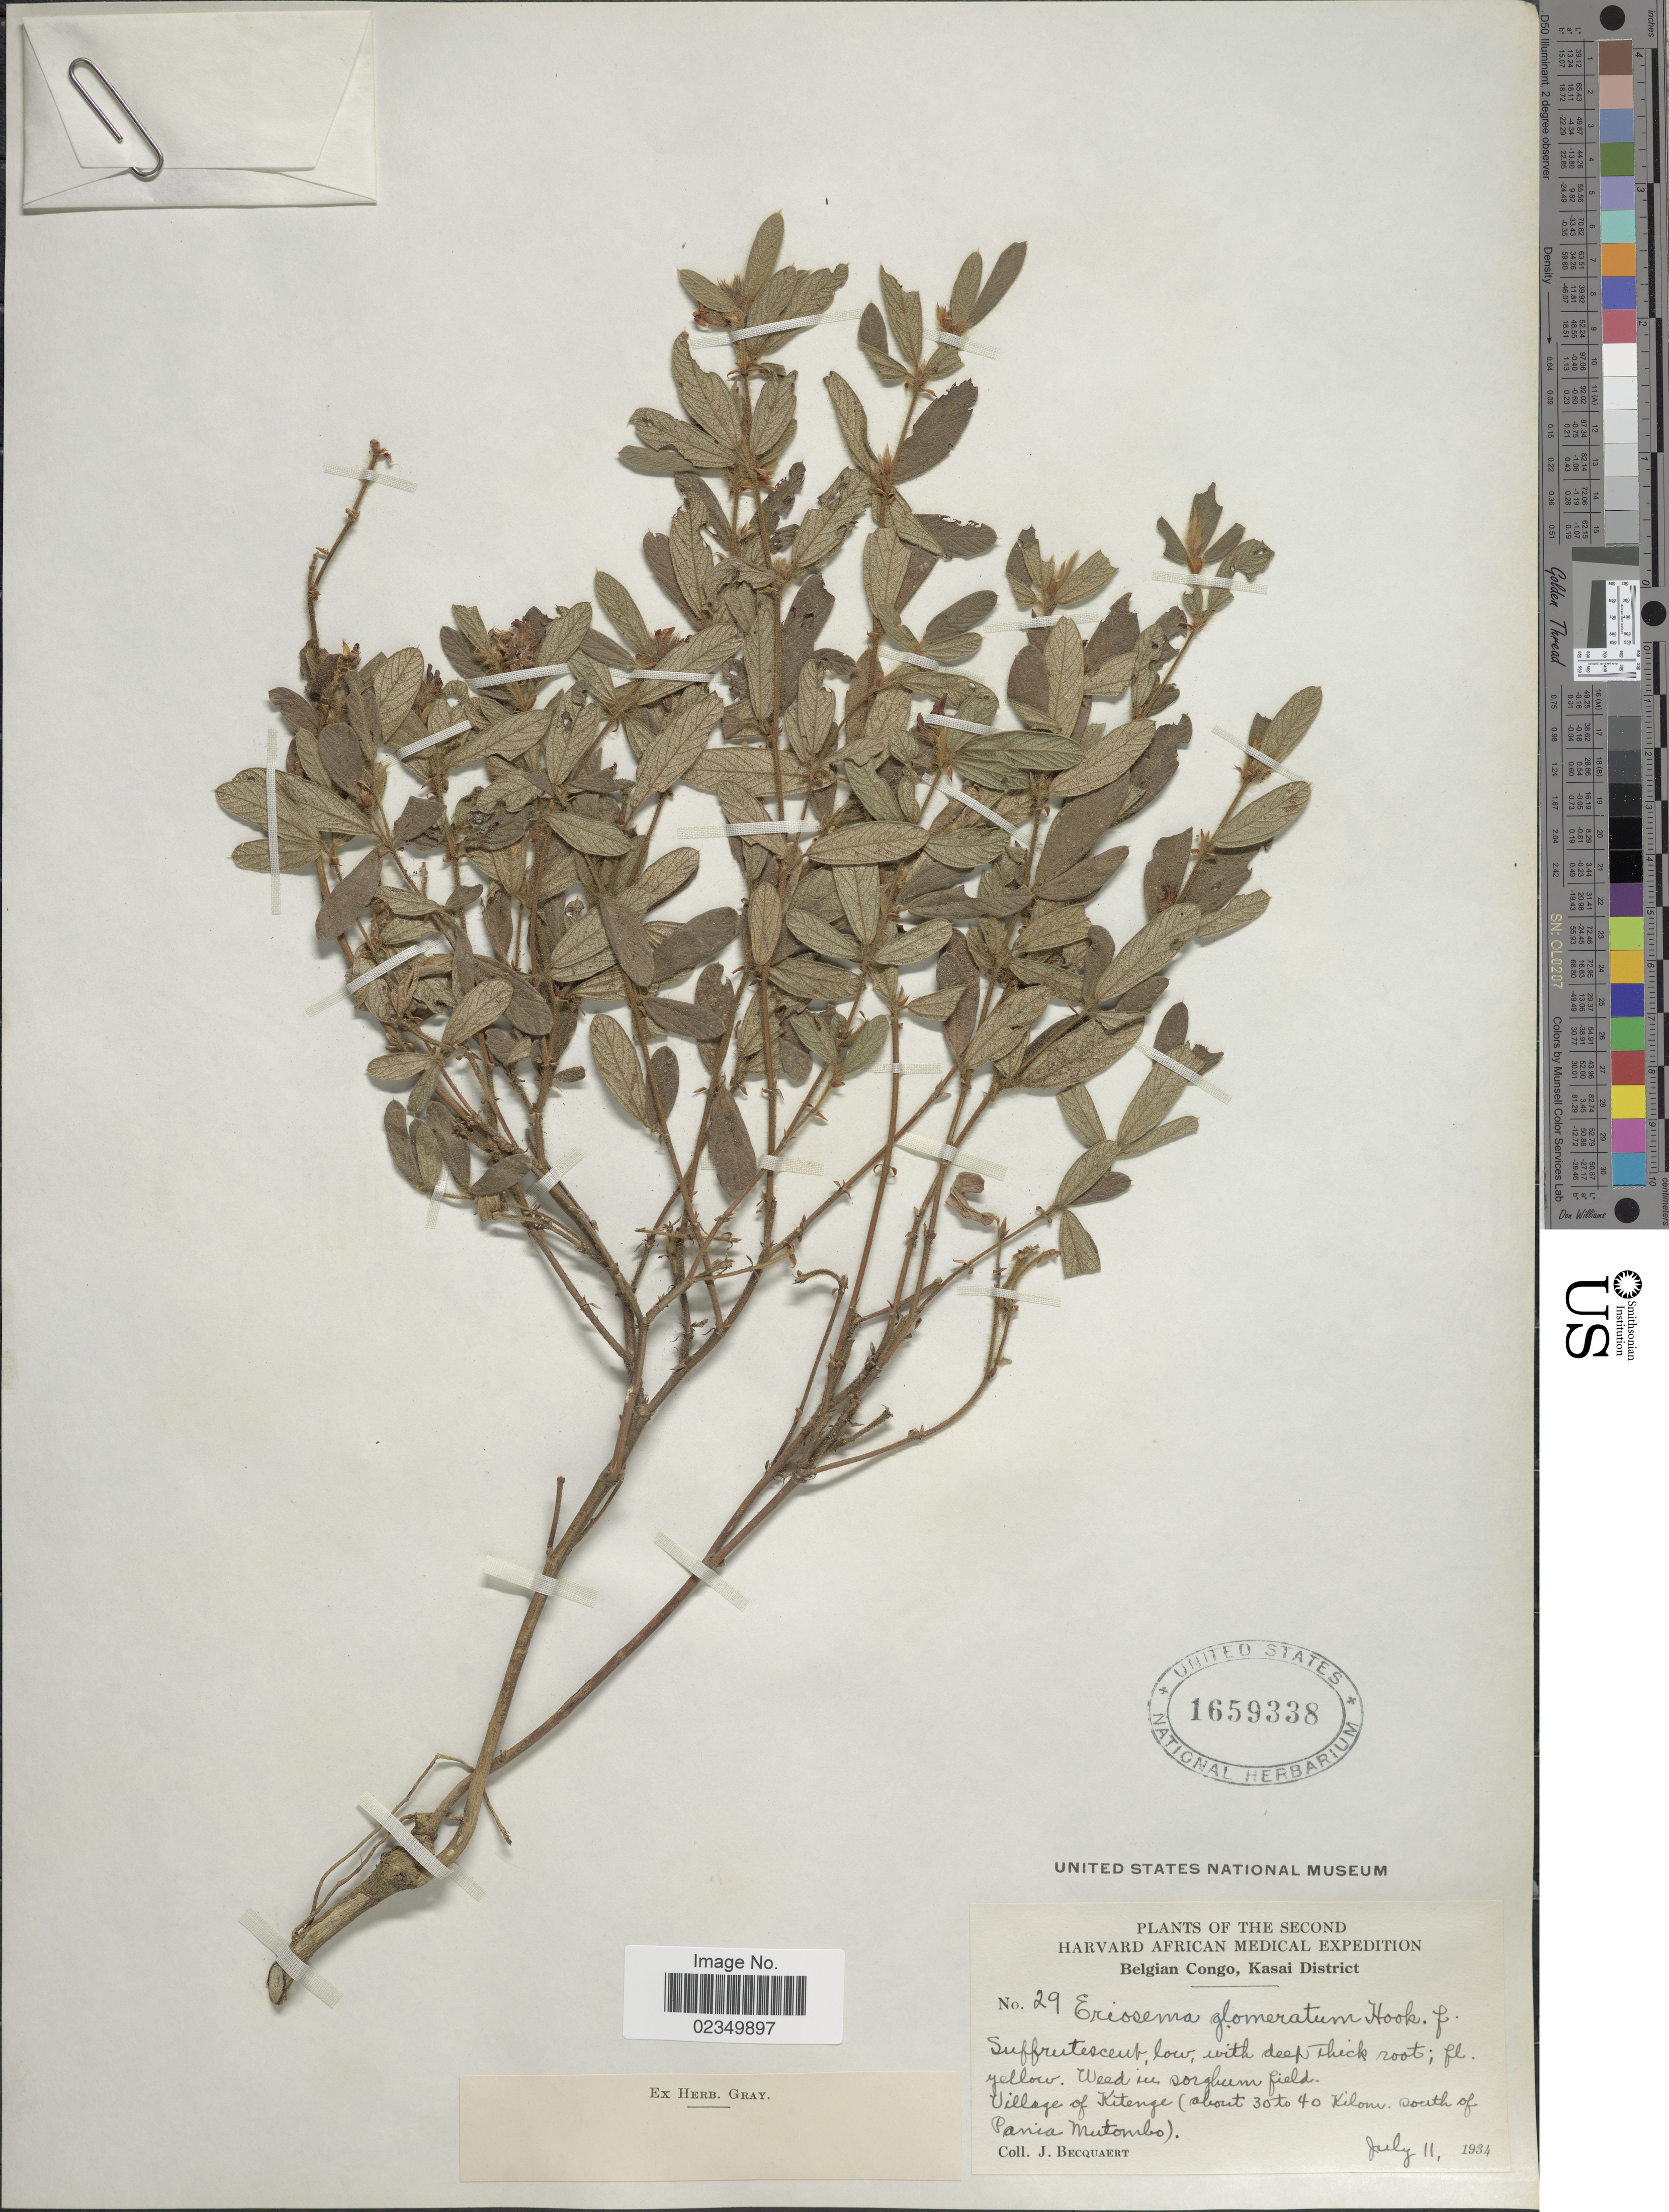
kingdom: Plantae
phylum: Tracheophyta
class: Magnoliopsida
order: Fabales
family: Fabaceae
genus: Eriosema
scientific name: Eriosema glomeratum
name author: (Guill. & Perr.) Hook. f.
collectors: J. Becquaert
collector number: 29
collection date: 1934-07-11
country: Congo, Democratic Republic of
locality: Belgian Congo, Kasai District, Village of Kitenge (about 30 to 40 kilom. south of Pania Mutombo)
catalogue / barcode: US 1659338